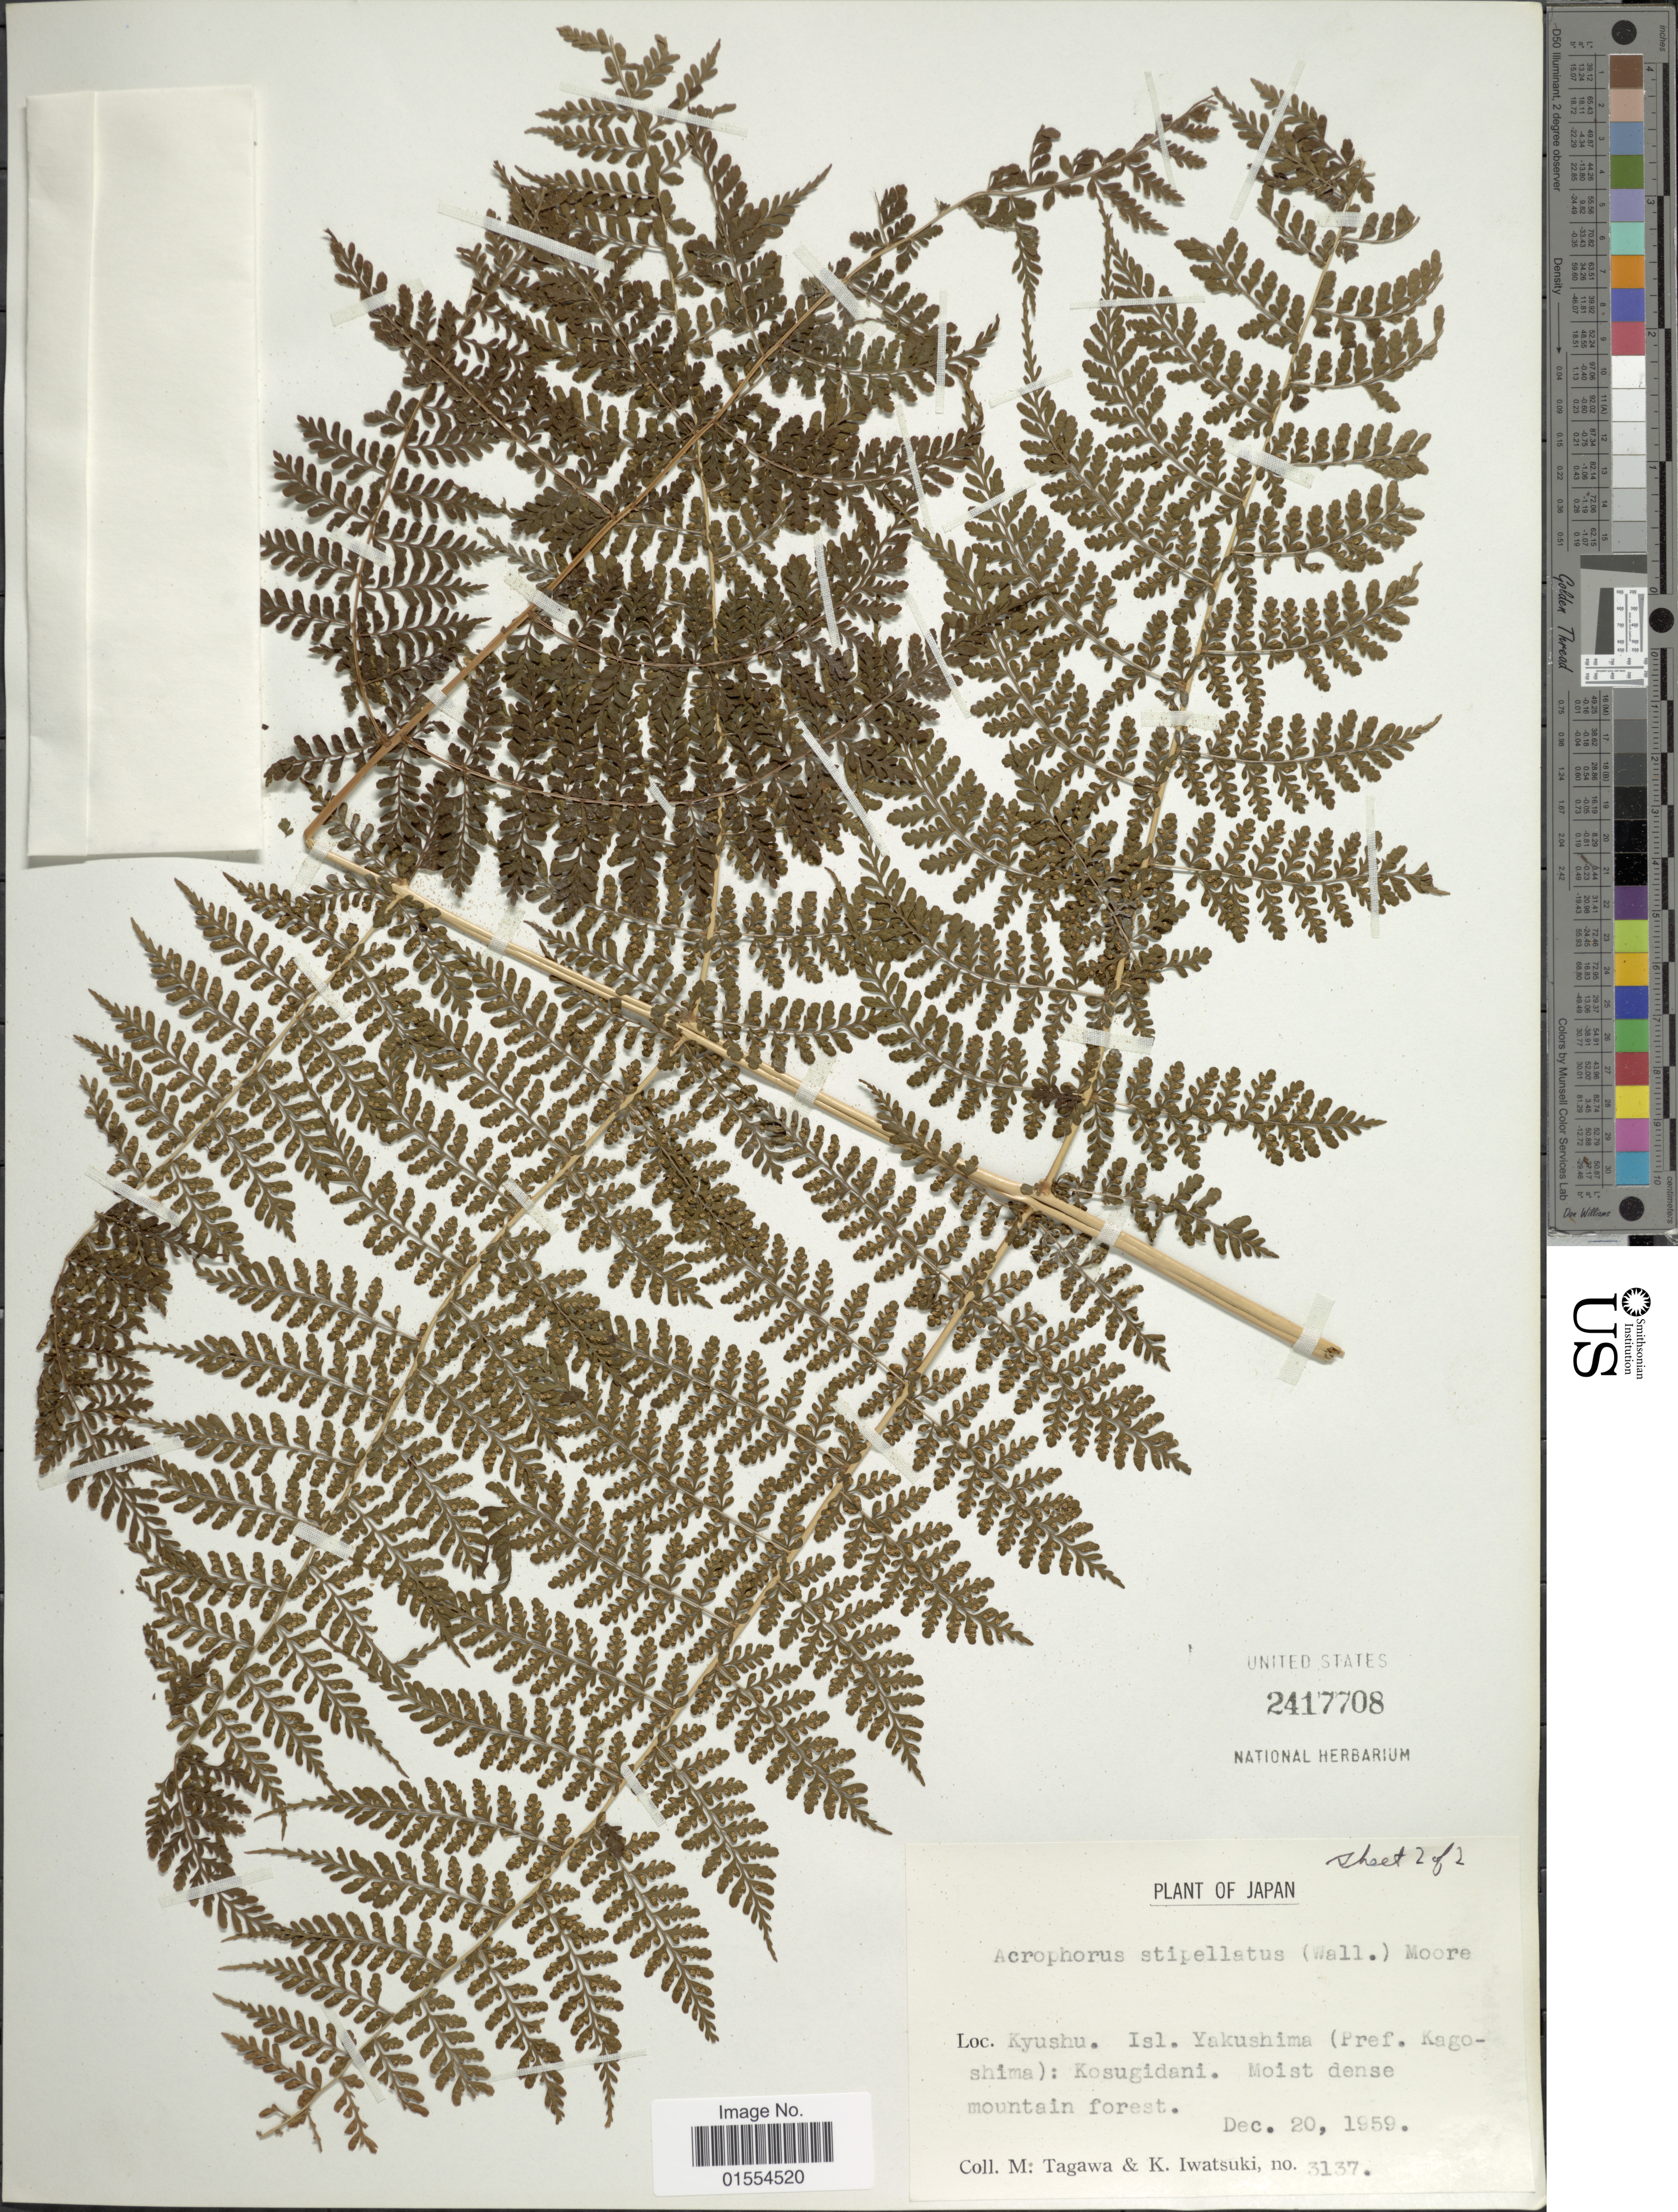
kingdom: Plantae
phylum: Tracheophyta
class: Polypodiopsida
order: Polypodiales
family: Dryopteridaceae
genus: Dryopteris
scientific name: Dryopteris nodosa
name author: (C. Presl) Li Bing Zhang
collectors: M. Tagawa & K. Iwatsuki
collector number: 3137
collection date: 1959-12-20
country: Japan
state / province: Kagosima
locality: Kyushu, isl. Yakushima (pref. Kagoshima): Kosugidani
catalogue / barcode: US 2417708